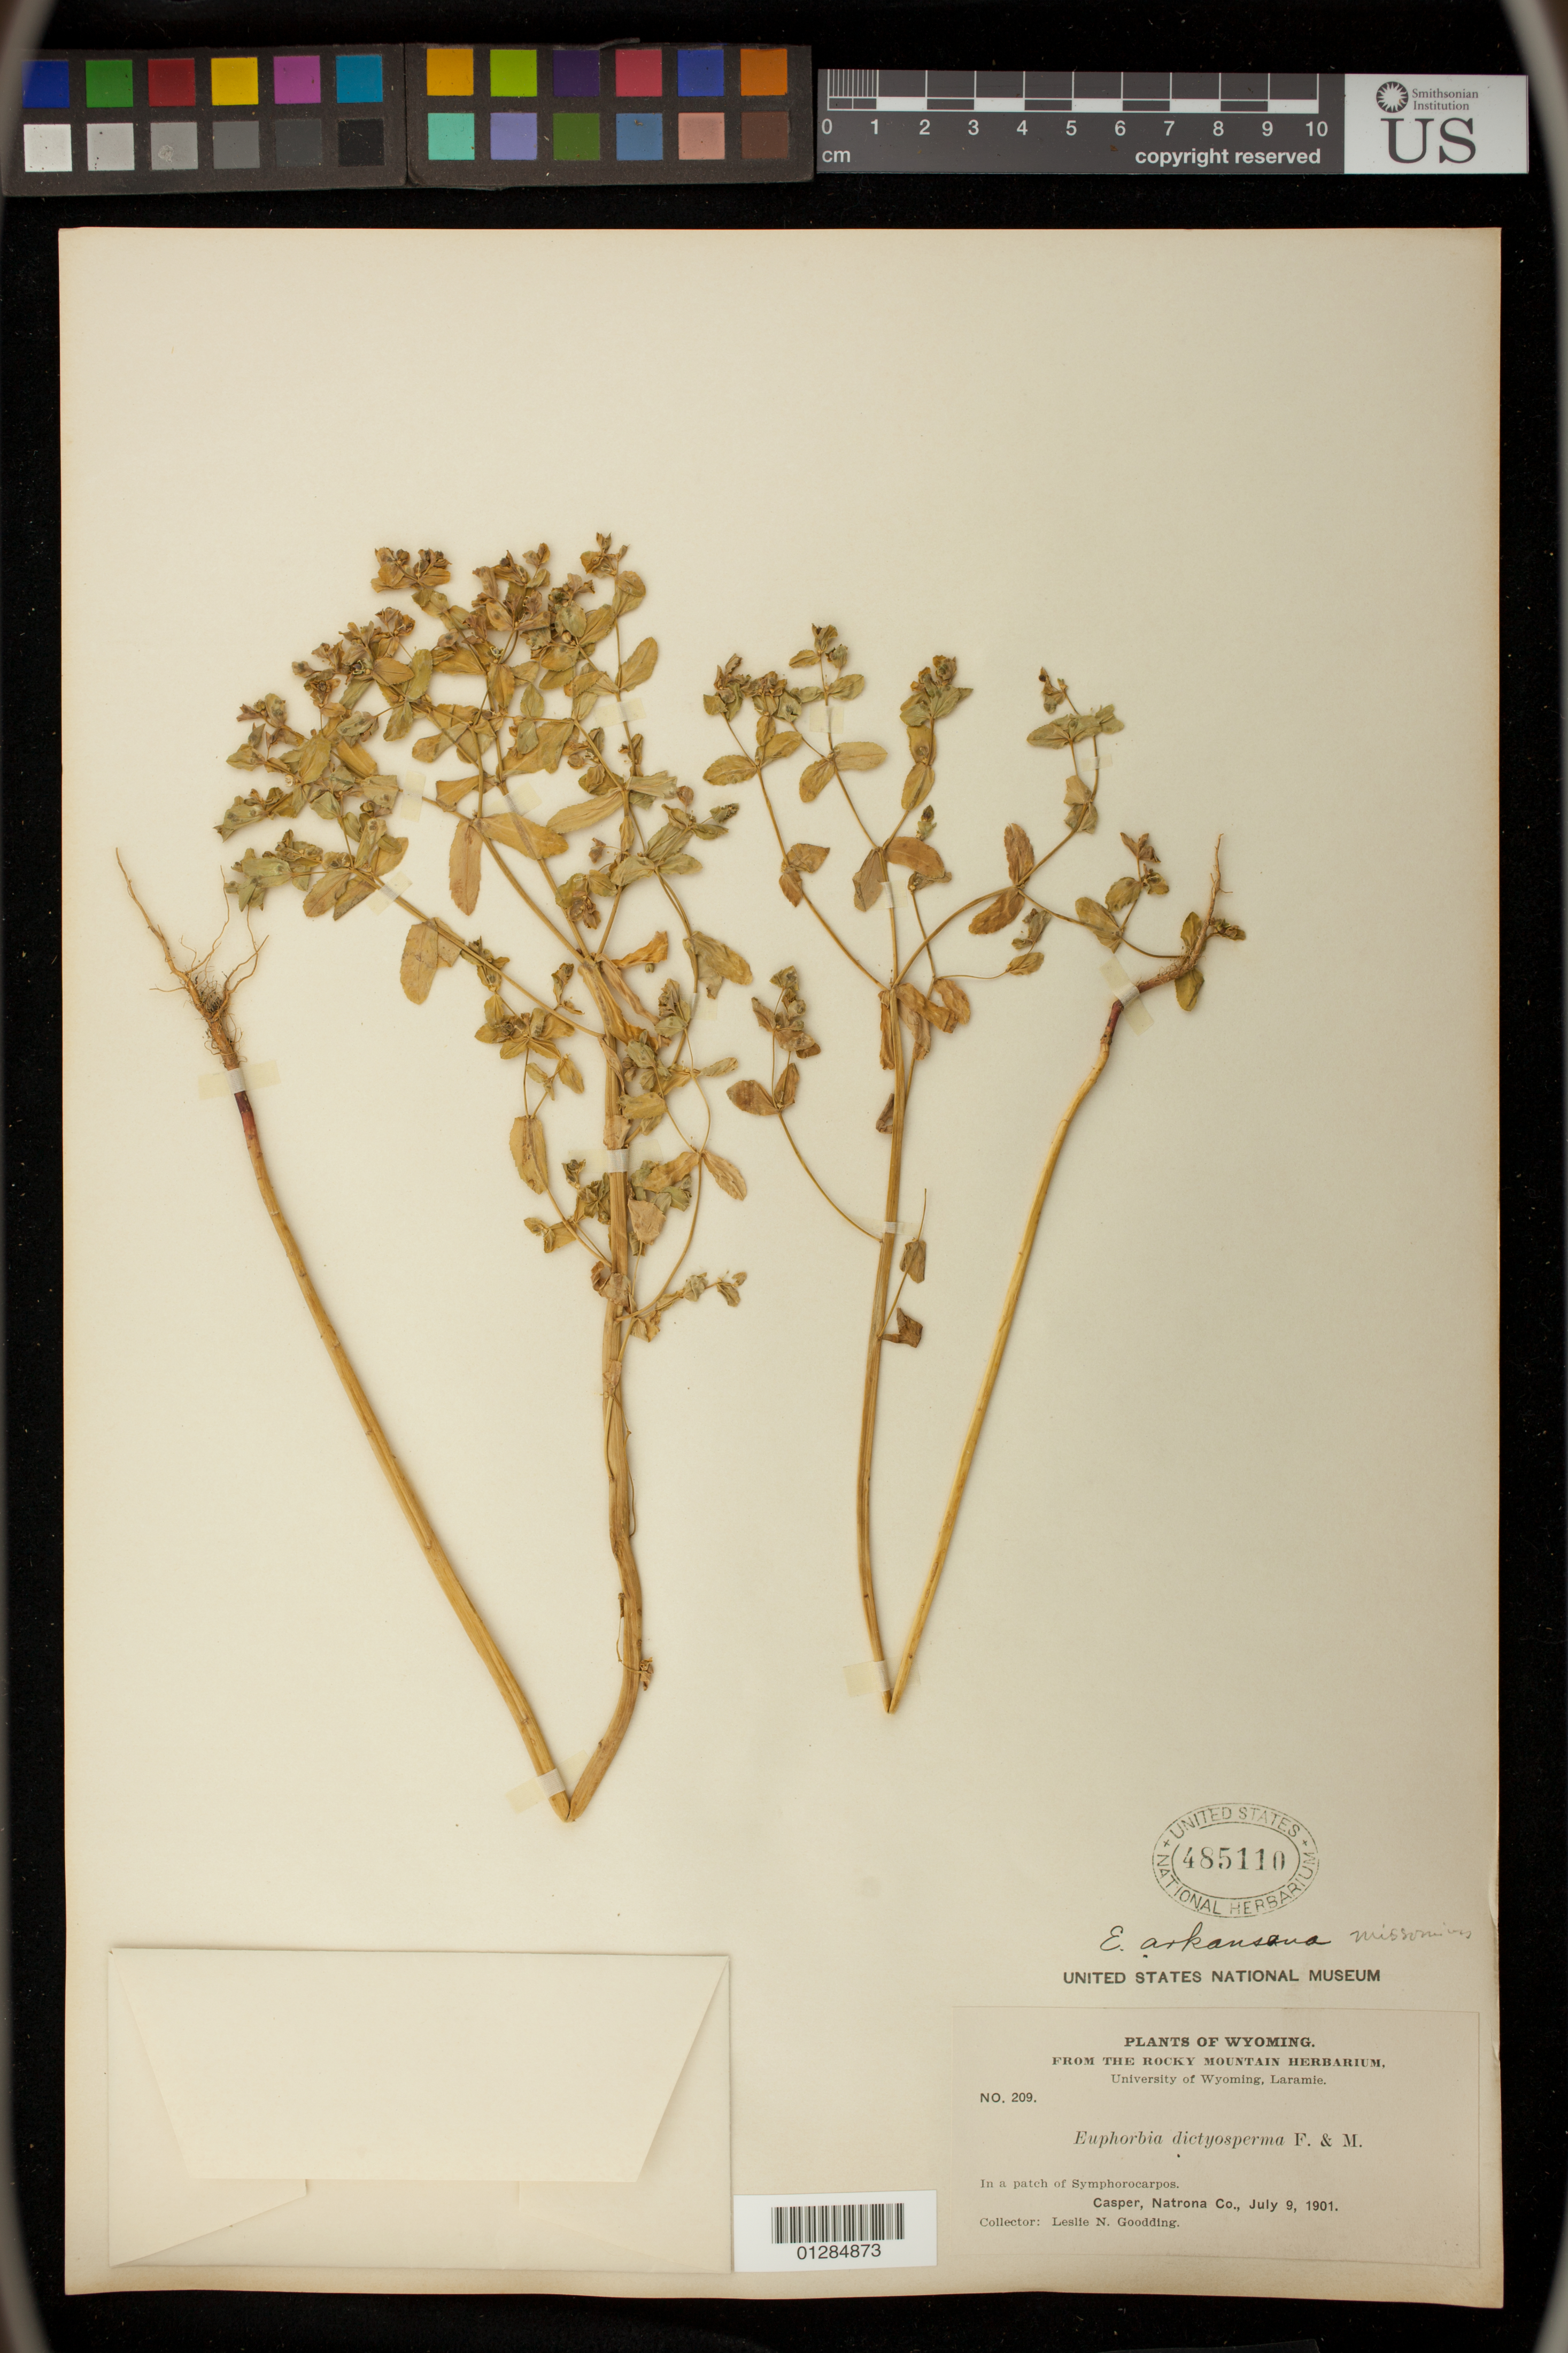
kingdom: Plantae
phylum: Tracheophyta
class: Magnoliopsida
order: Malpighiales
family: Euphorbiaceae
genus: Euphorbia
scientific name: Euphorbia spathulata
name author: Lam.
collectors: L. N. Goodding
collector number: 209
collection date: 1901-07-09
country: United States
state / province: Wyoming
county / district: Natrona County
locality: Casper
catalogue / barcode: US 485110